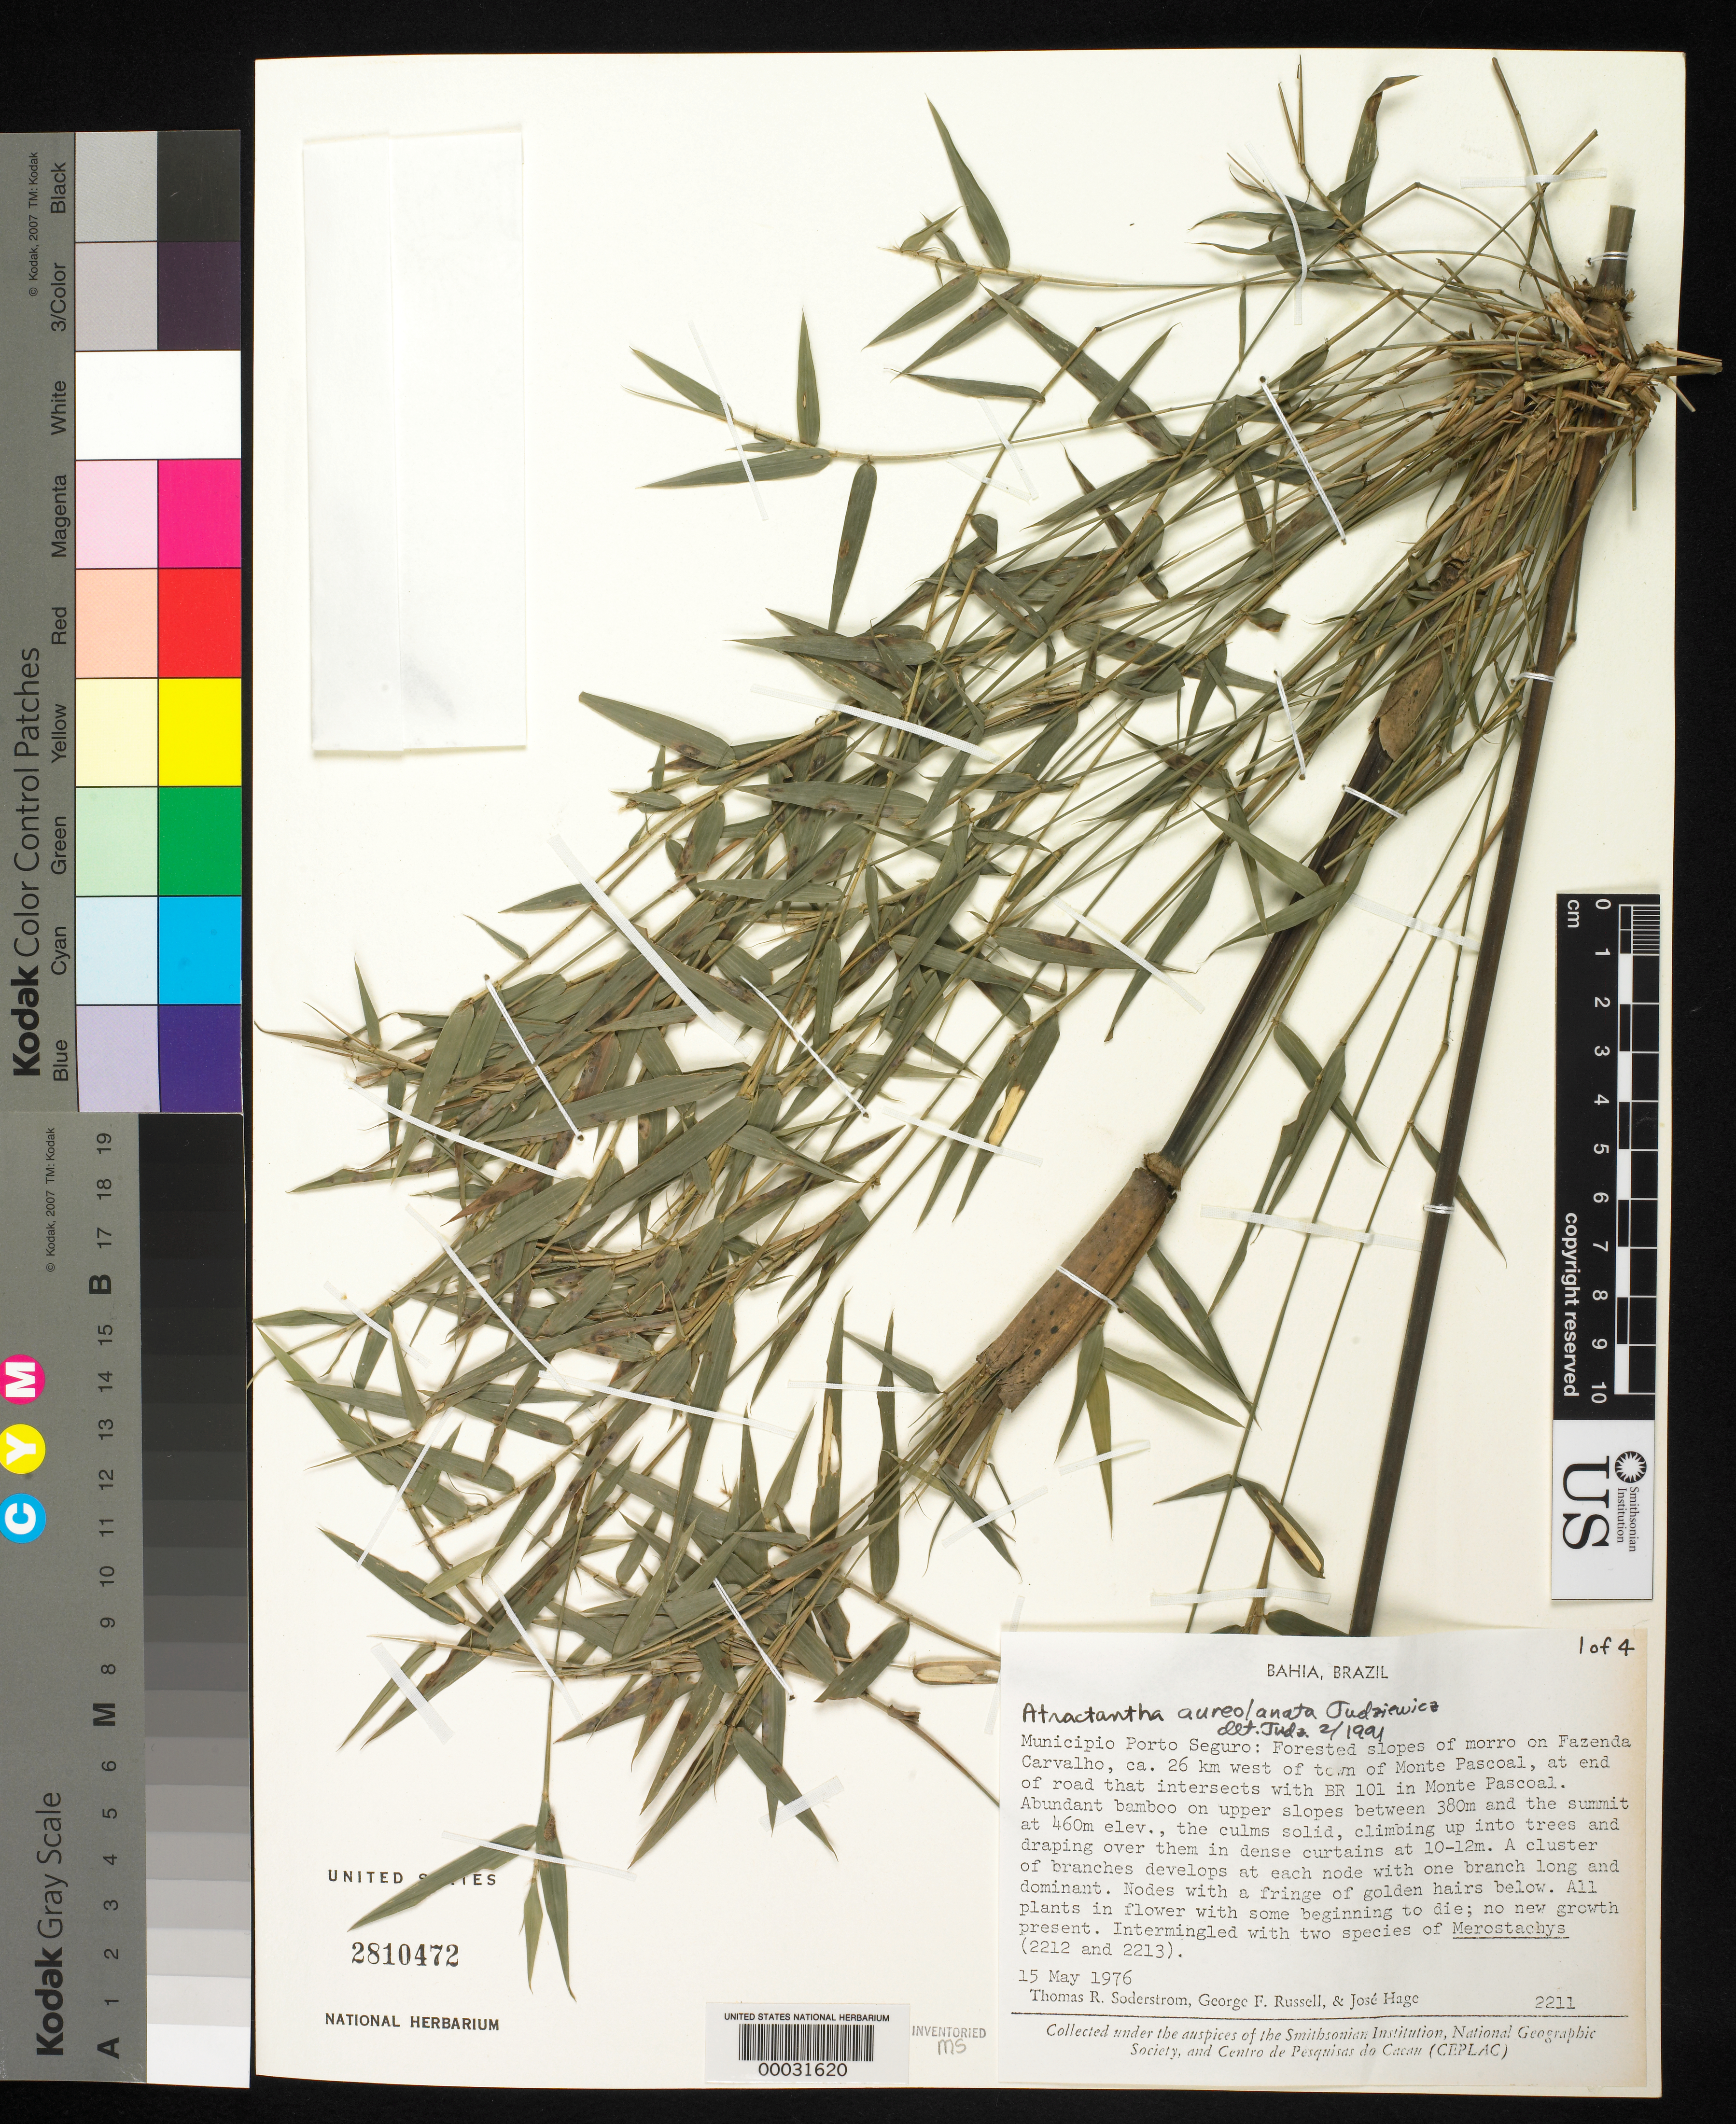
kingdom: Plantae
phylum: Tracheophyta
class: Liliopsida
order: Poales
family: Poaceae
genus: Atractantha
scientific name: Atractantha aureolanata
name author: Judz.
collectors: T. R. Soderstrom, G. Russell & J. Hage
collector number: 2211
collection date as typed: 15 May 1976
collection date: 1976-05-15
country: Brazil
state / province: Bahia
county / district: Pôrto Seguro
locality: Slopes of morro on Fazenda Carvalho, ca. 26 km west of town of Monte Pascoal, at end of road that intersects with BR 101 in Monte Pascoal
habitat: forested slopes, upper slopes, intermingled with thwo species of Merostachys (2212 and 2213)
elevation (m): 380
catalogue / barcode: US 2810472